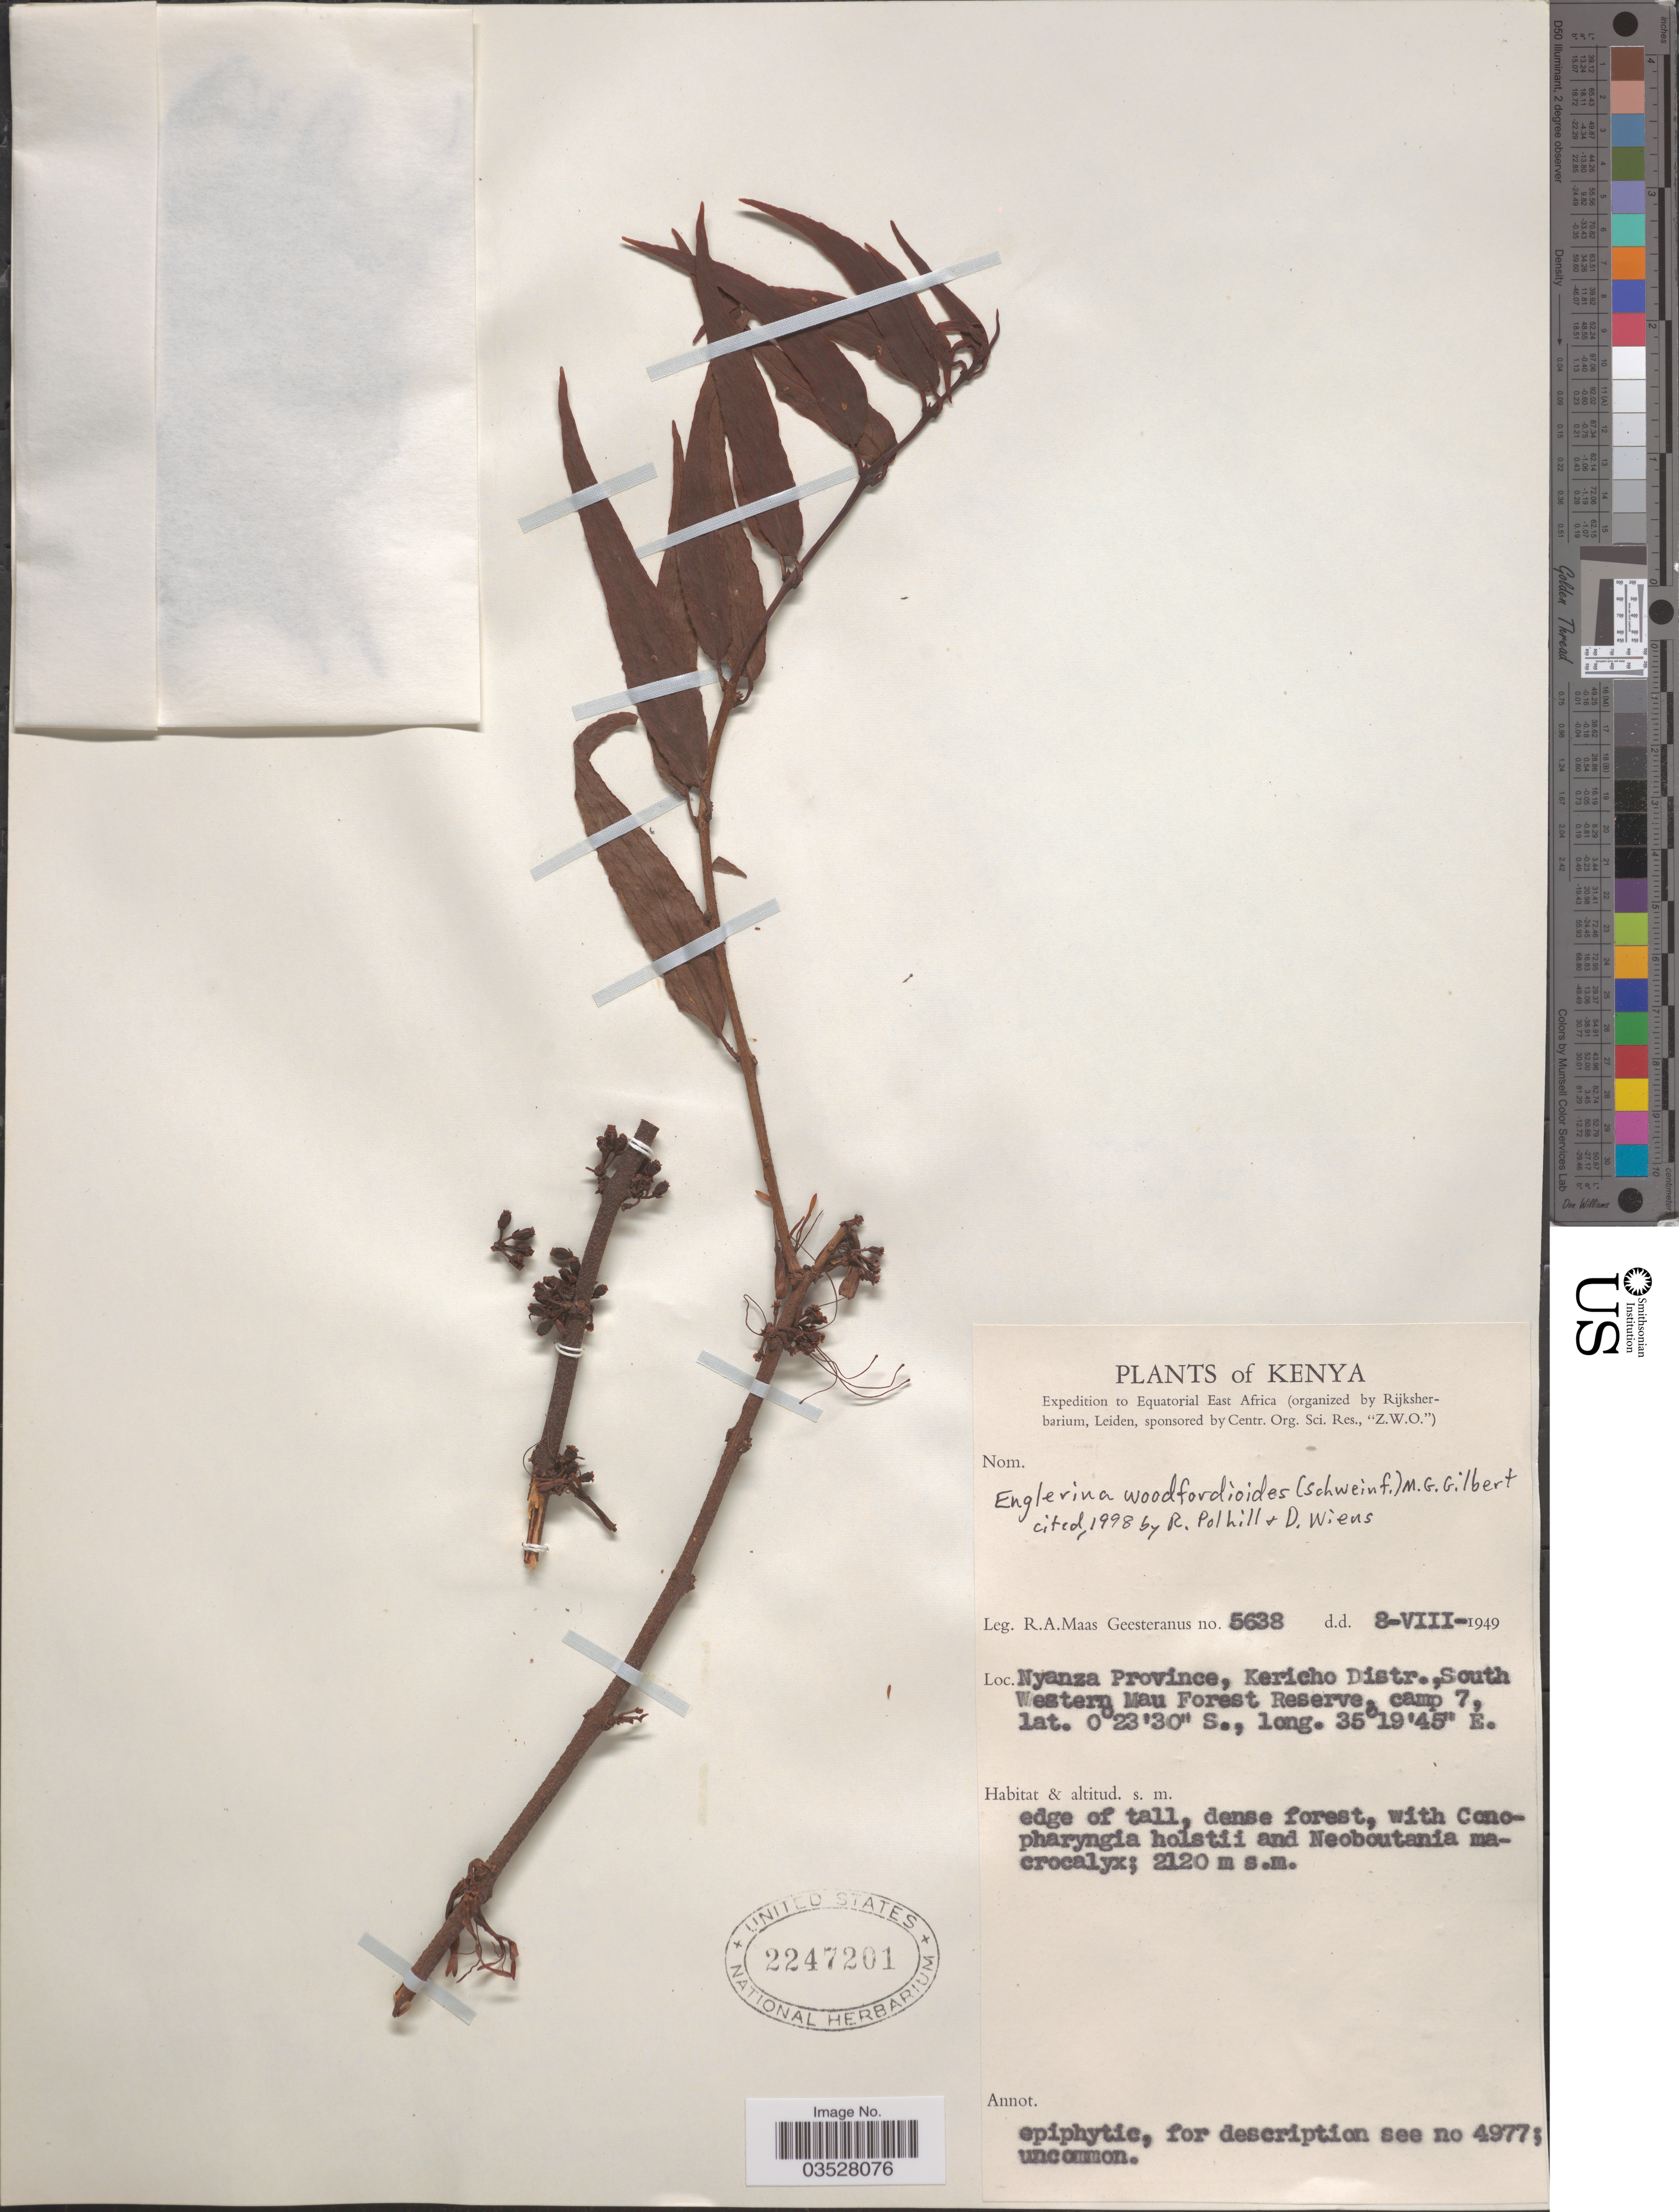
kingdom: Plantae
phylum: Tracheophyta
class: Magnoliopsida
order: Santalales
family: Loranthaceae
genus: Englerina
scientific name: Englerina woodfordioides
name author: Singler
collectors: R. A. Maas Geesteranus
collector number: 5638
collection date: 1949-08-08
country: Kenya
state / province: Kericho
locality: Equatorial East Africa. Kericho Distr., South Western Mau Forest Reserve, camp 7. Nyanza.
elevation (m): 2120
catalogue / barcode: US 2247201